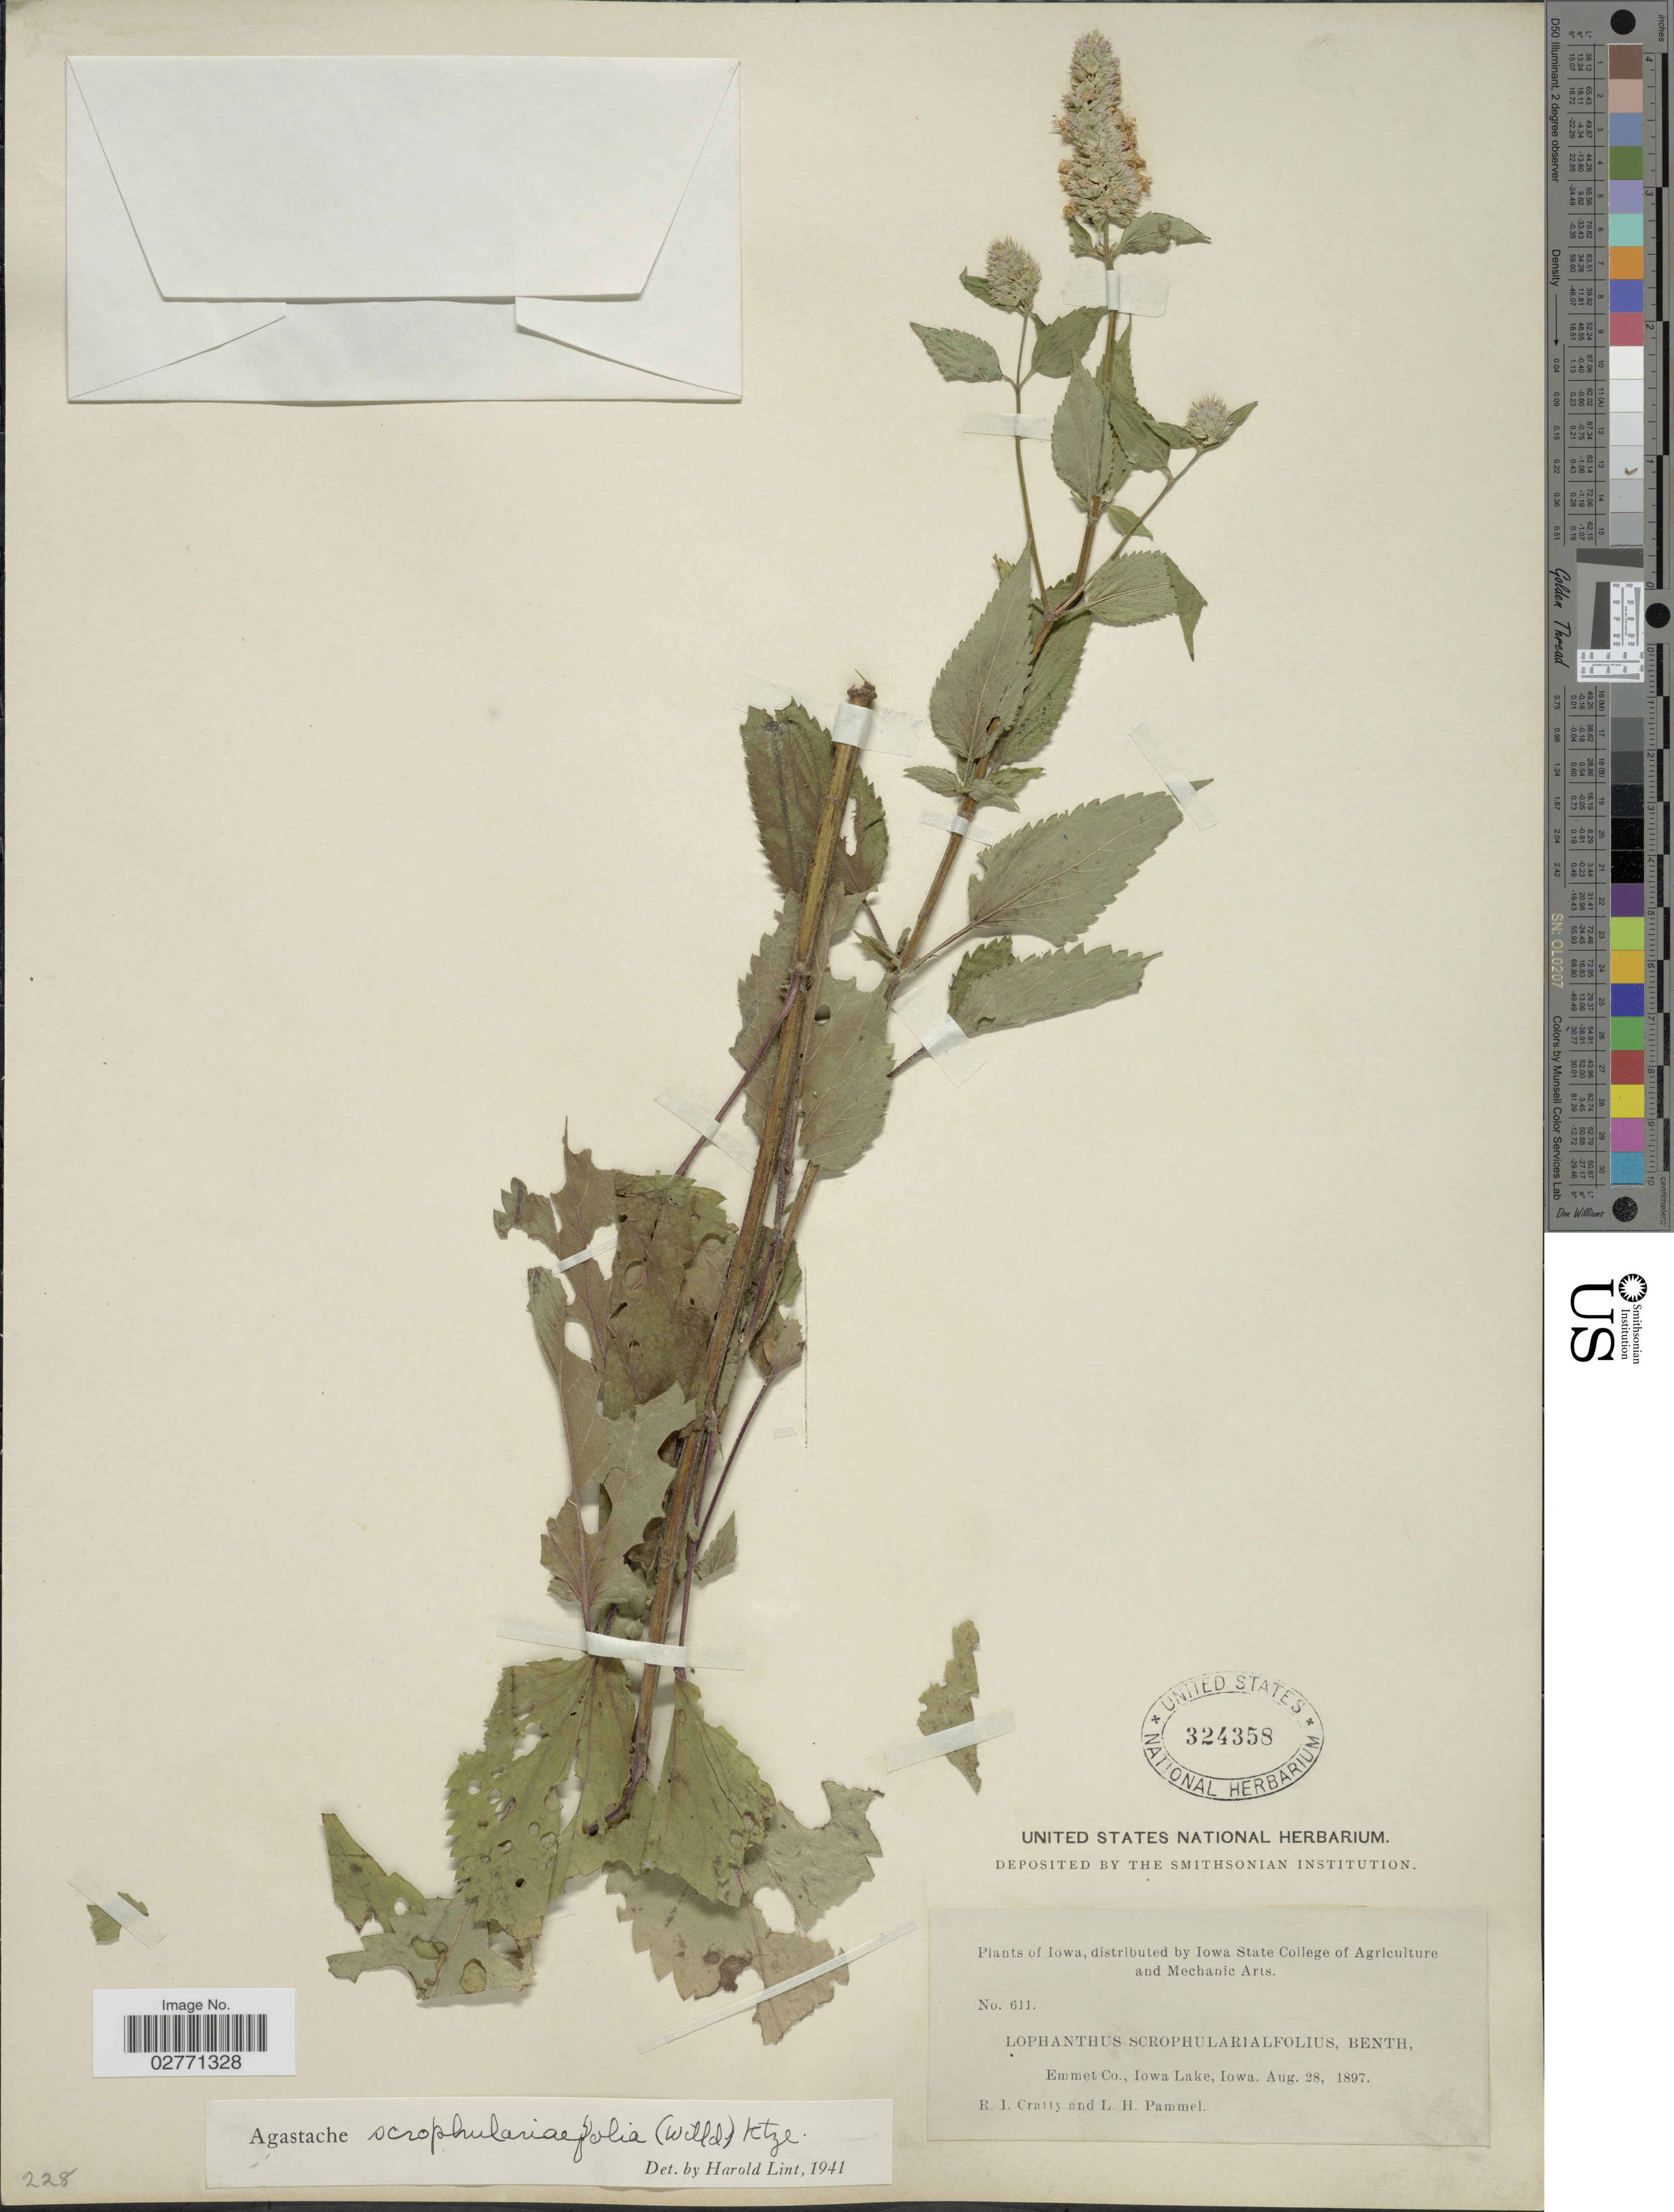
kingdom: Plantae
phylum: Tracheophyta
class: Magnoliopsida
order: Lamiales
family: Lamiaceae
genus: Agastache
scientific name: Agastache scrophulariifolia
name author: (Willd.) Kuntze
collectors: R. Cratty & L. Pammell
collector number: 611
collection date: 1897-08-28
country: United States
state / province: Iowa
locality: Emmet Co., Iowa Lake.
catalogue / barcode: US 324358